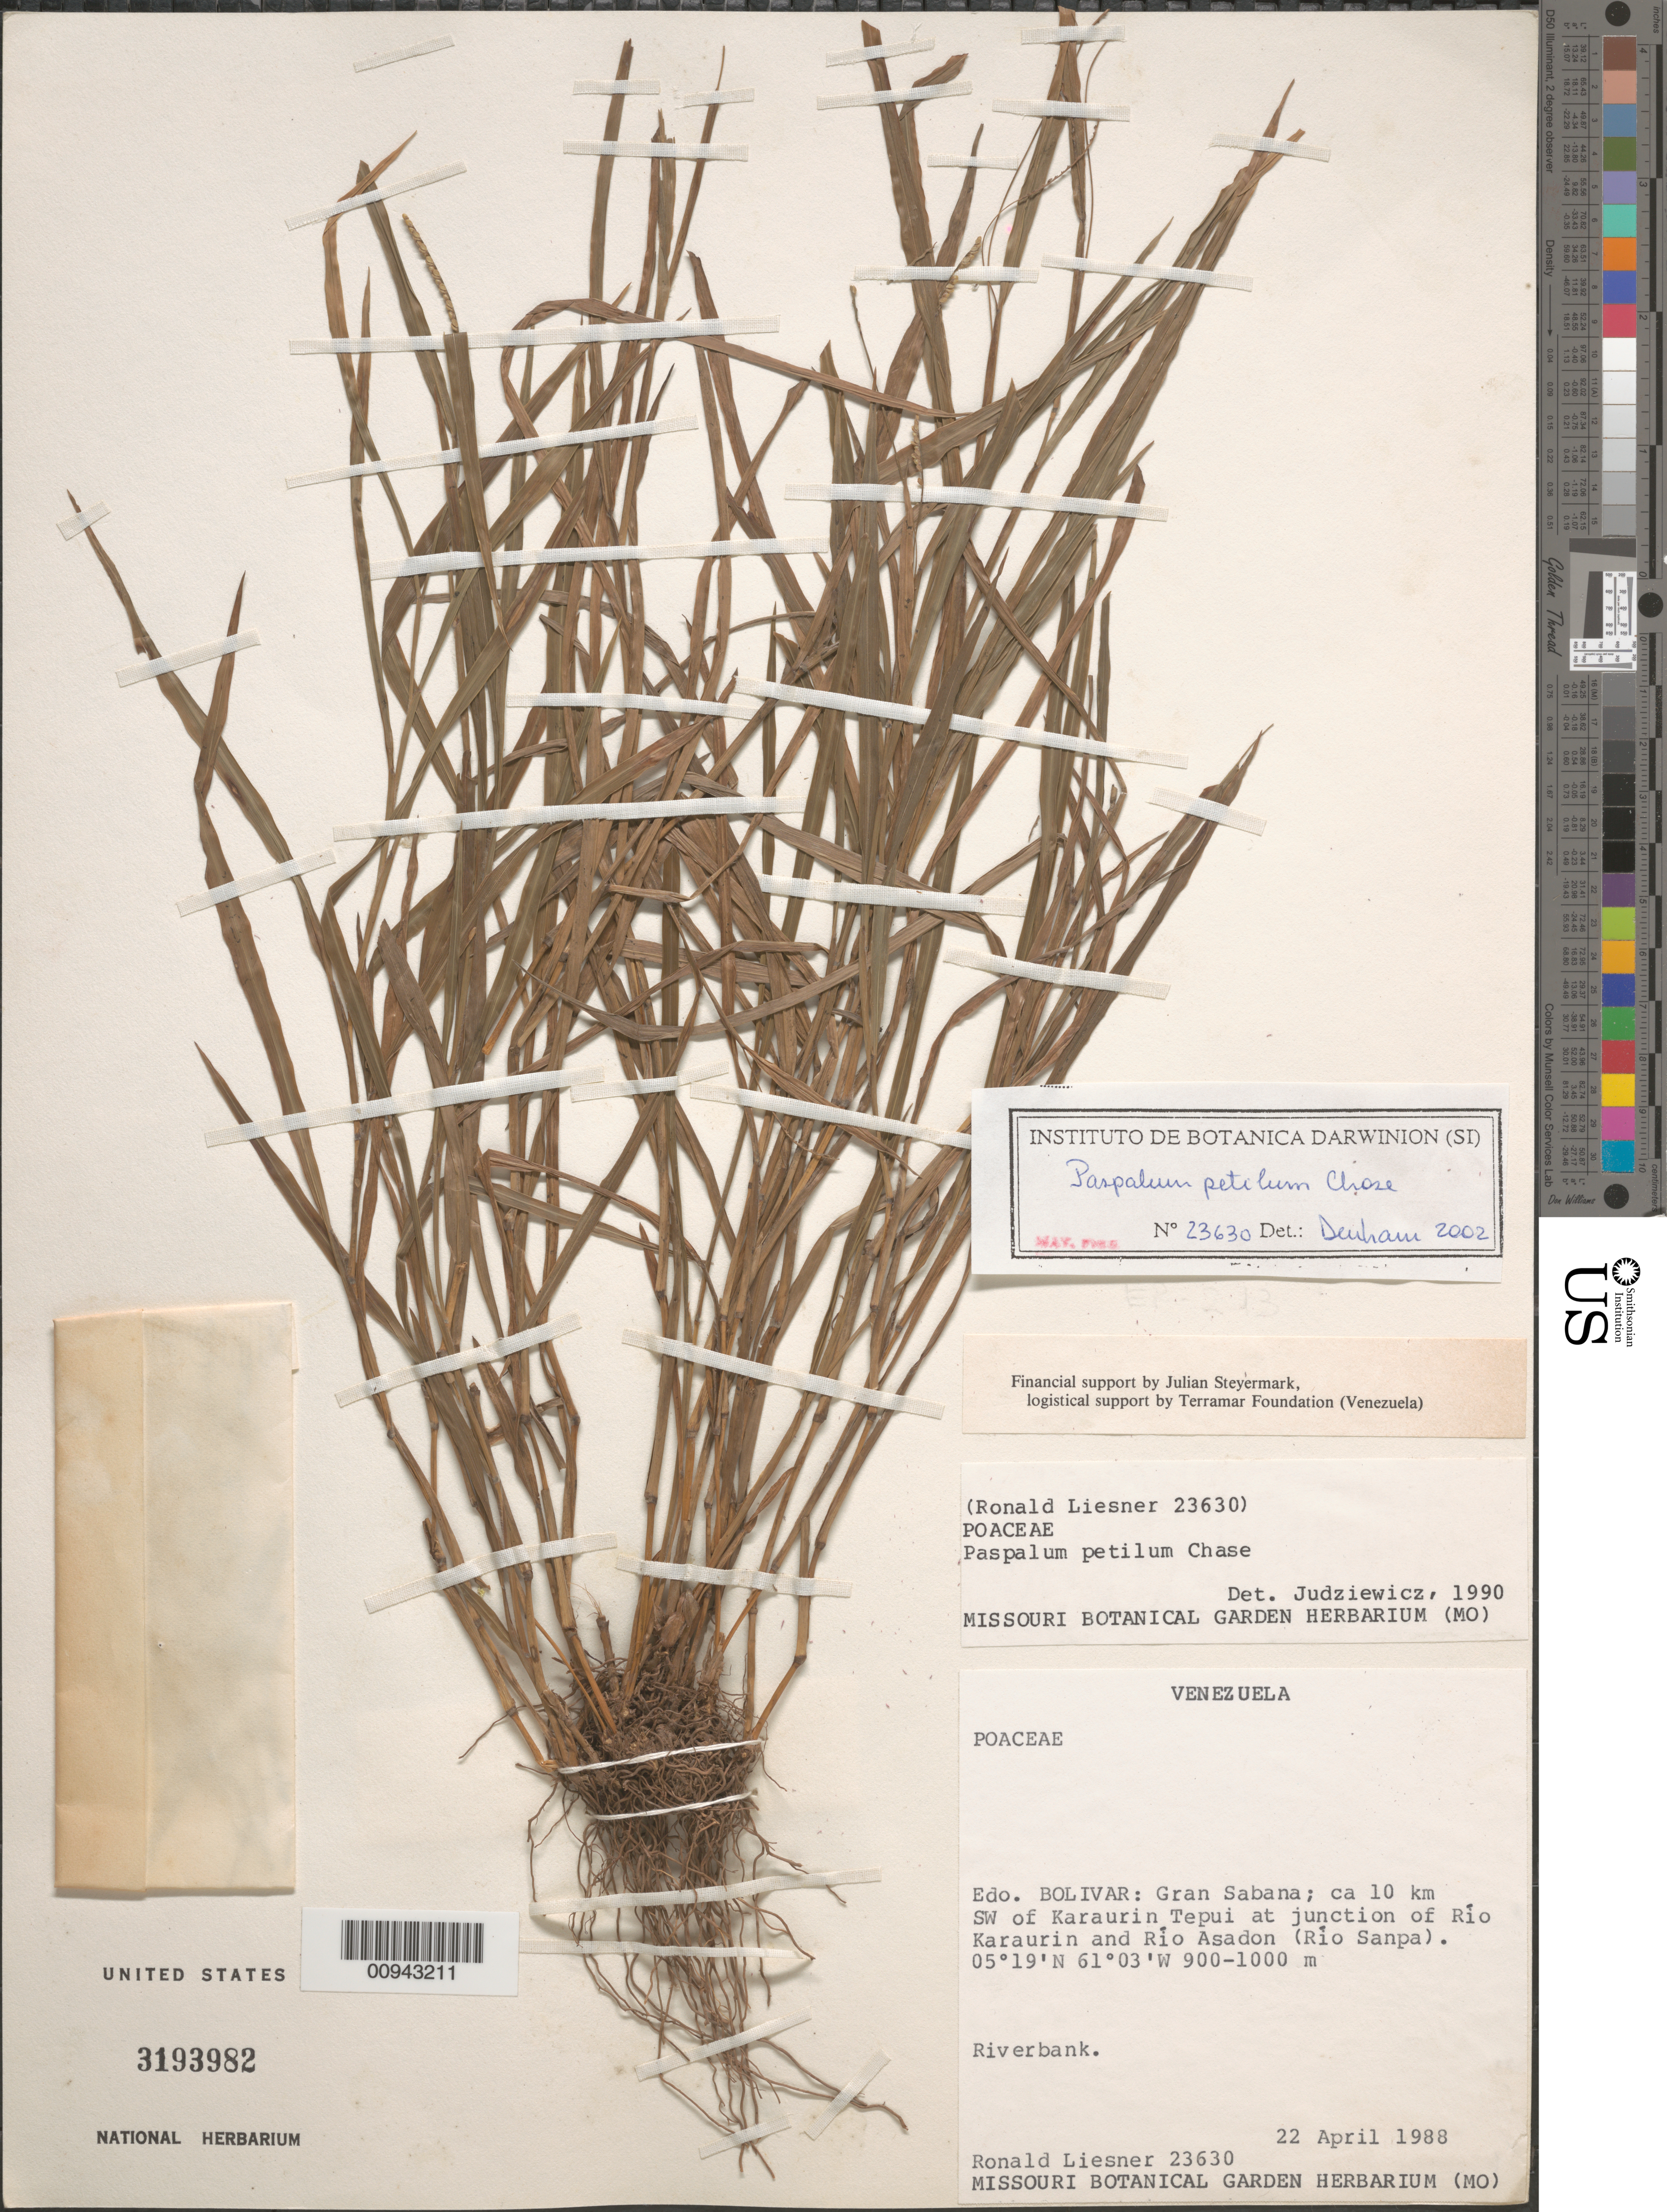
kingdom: Plantae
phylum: Tracheophyta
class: Liliopsida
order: Poales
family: Poaceae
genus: Paspalum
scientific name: Paspalum petilum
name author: Chase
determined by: Dehman, --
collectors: R. L. Liesner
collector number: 23630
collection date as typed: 22-Apr-88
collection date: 1988-04-22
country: Venezuela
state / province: Bolívar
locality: Gran Sabana, ca 10 km SW of Karaurin tepuí at junction of Río Karaurin and Río Asadon (Río Sanpa)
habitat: Riverbank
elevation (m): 900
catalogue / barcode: US 3193982